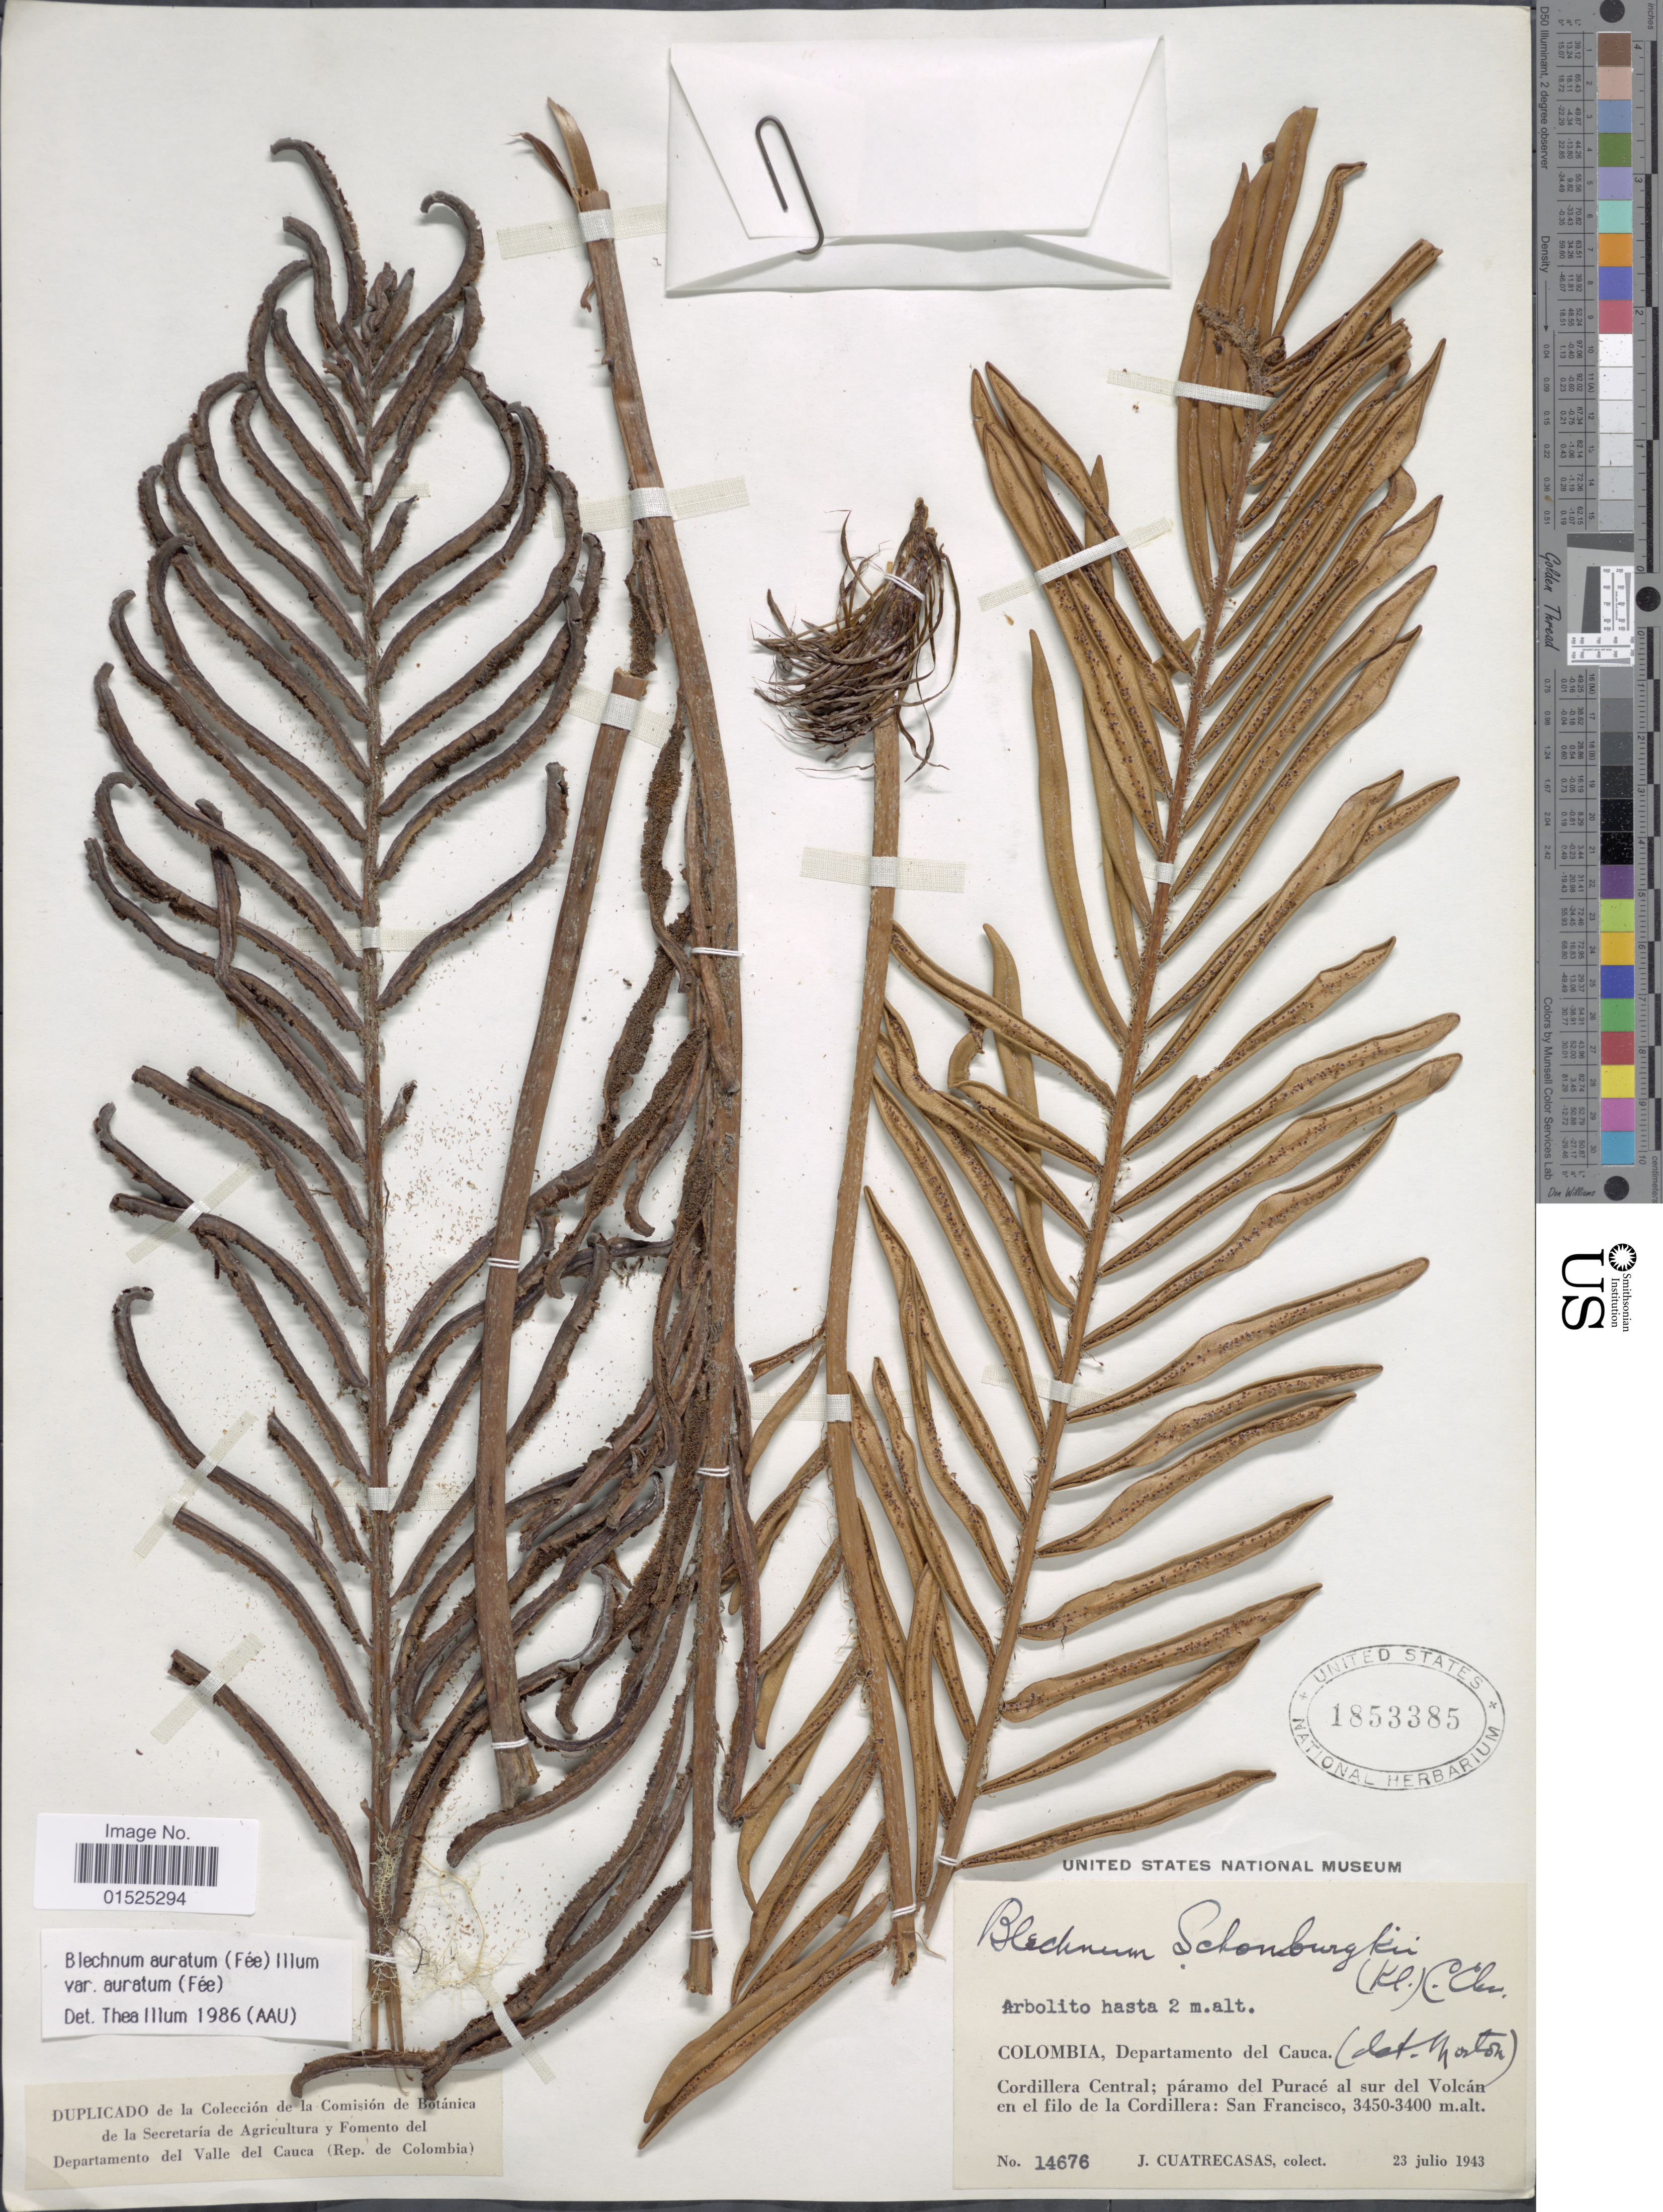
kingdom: Plantae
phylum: Tracheophyta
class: Polypodiopsida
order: Polypodiales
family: Blechnaceae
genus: Blechnum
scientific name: Blechnum auratum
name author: (Fée) R.M. Tryon & Stolze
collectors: J. Cuatrecasas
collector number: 14676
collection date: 1943-07-23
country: Colombia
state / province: Valle del Cauca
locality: Cordillera Central, paramo del Purace al sur del Volcan en el filo de la Cordillera: San Francisco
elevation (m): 3400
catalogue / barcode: US 1853385